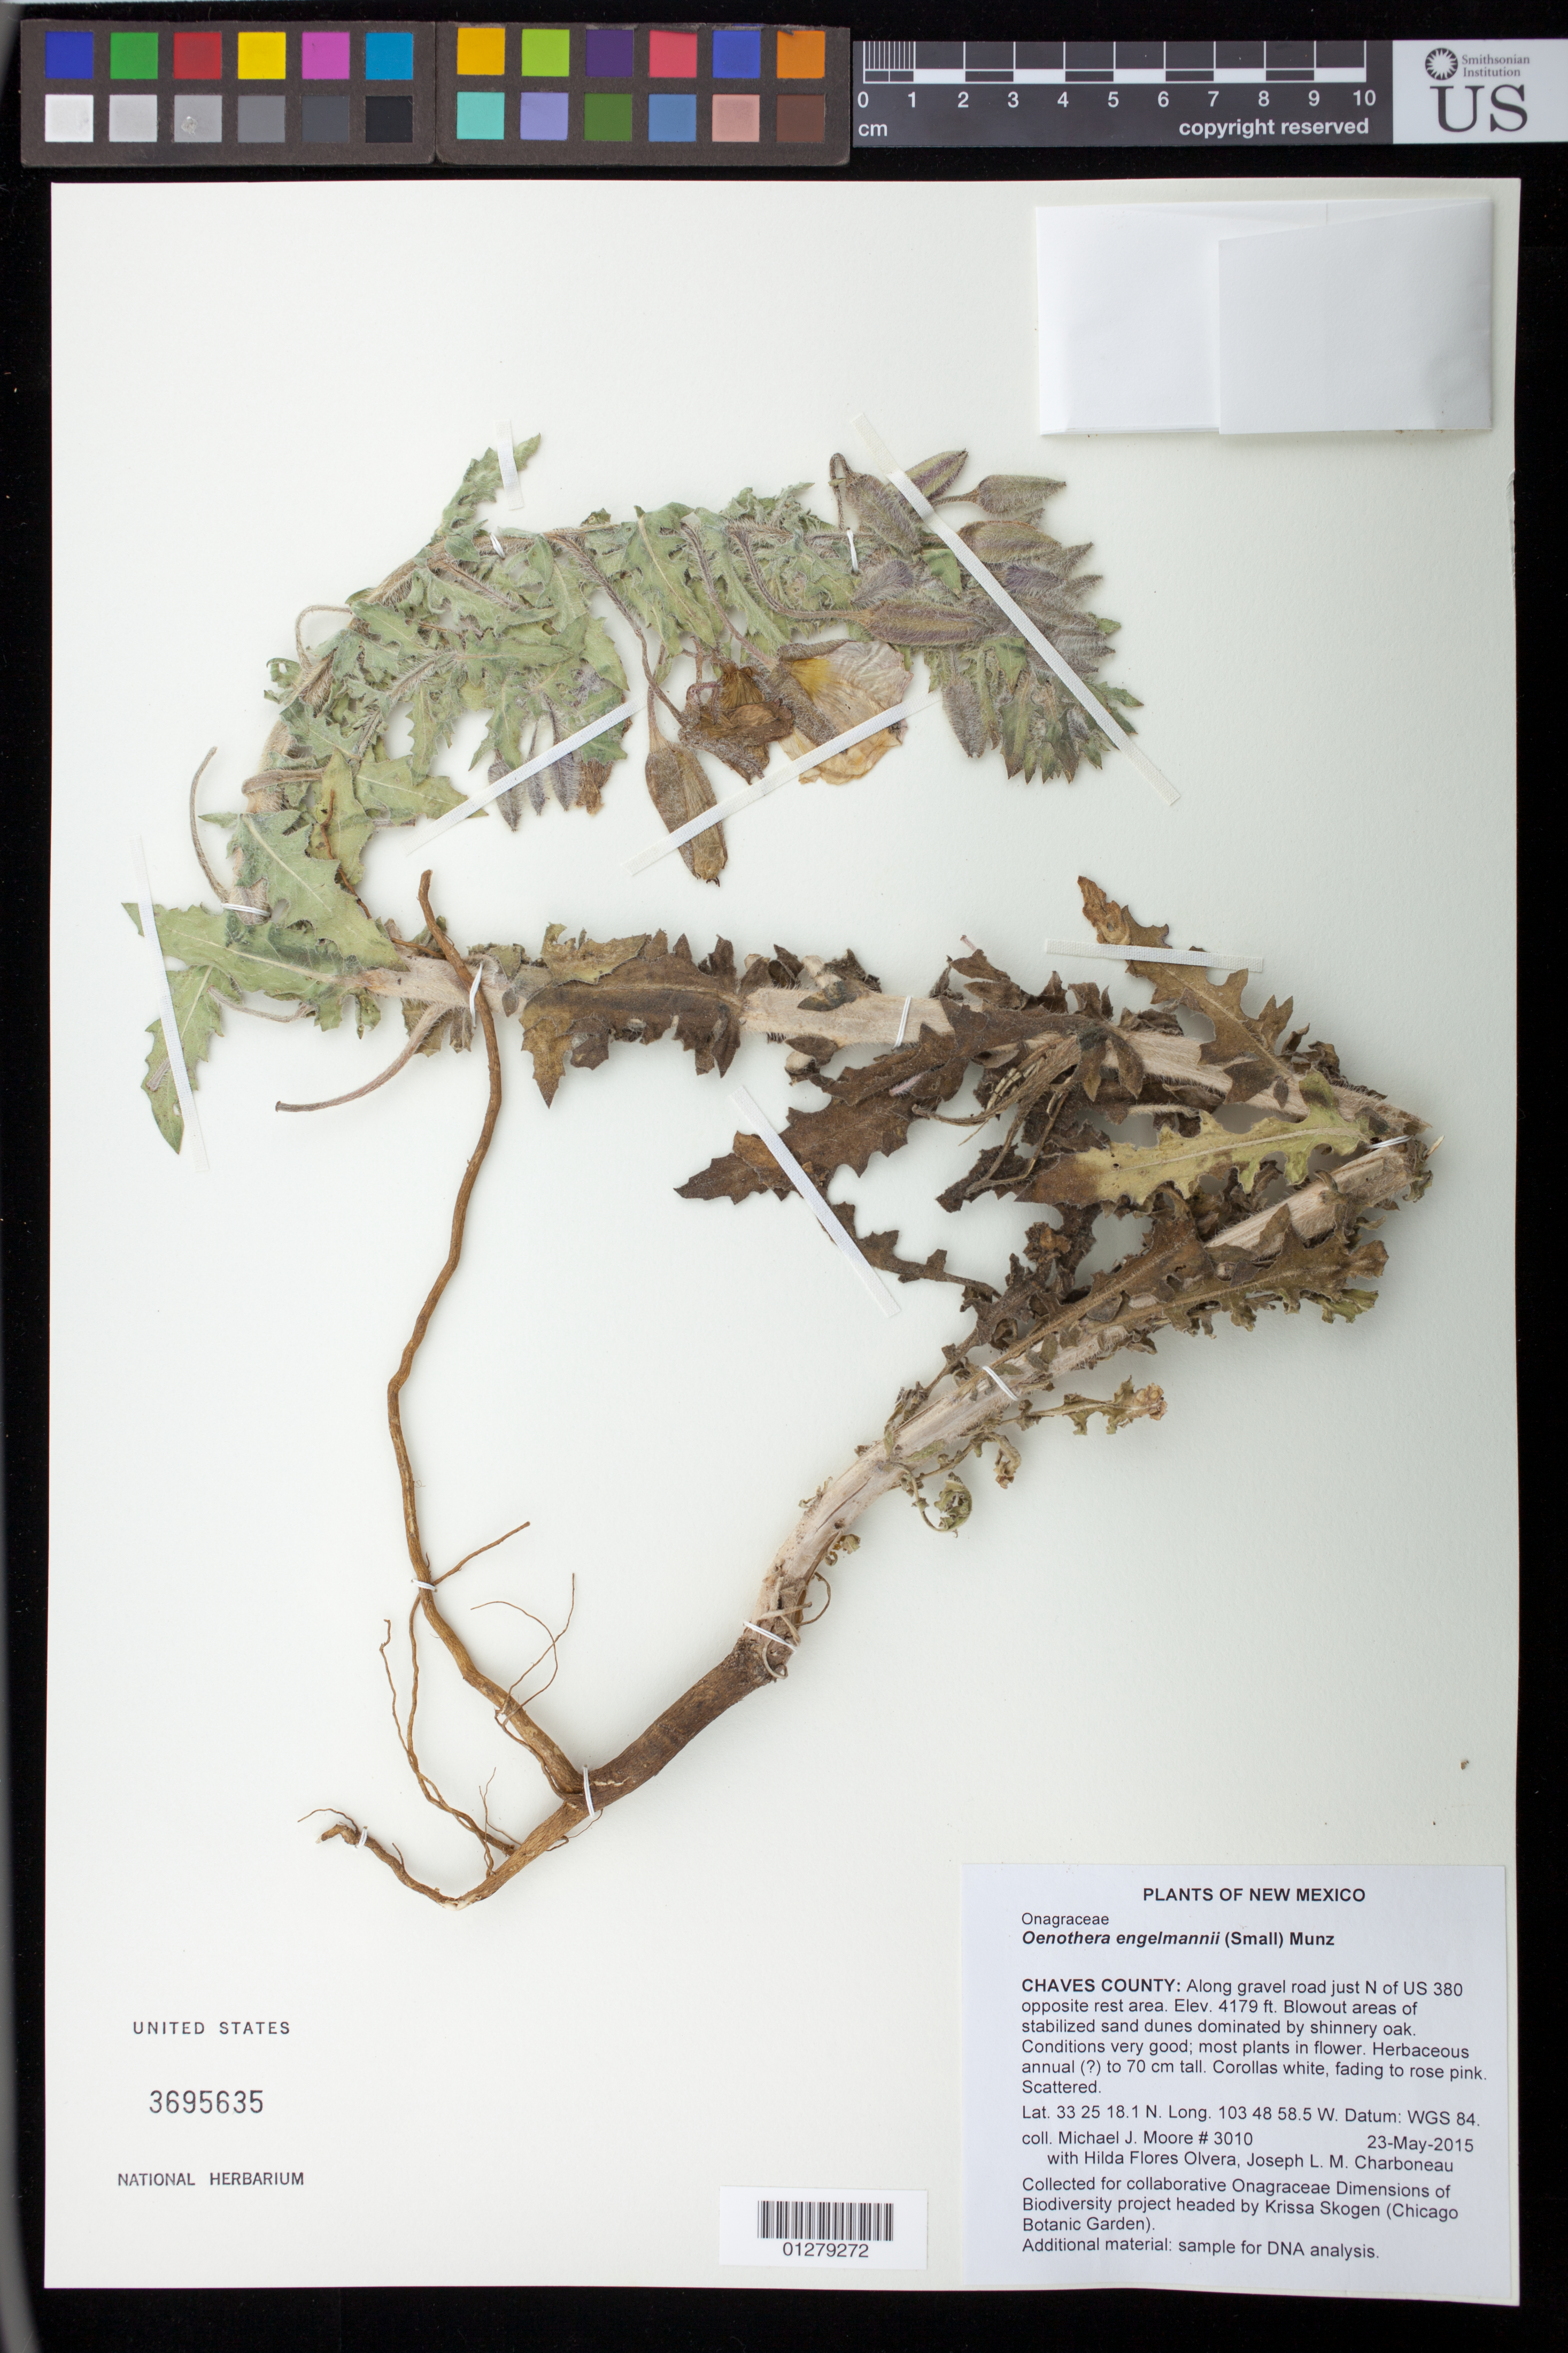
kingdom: Plantae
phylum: Tracheophyta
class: Magnoliopsida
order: Myrtales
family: Onagraceae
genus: Oenothera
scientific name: Oenothera engelmannii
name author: (Small) Munz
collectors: M. J. Moore, H. Flores Olvera & J. L. M. Charboneau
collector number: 3010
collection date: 2015-05-23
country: United States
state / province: New Mexico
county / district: Chaves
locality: Along gravel road just N of US 380 opposite rest area.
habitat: Blowout areas of stabilized sand dunes dominated by shinnery oak. Conditions very good; most plants in flower.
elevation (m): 1274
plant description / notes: Collected for collaborative Onagraceae Dimensions of Biodiversity project headed by Krissa Skogen (Chicago Botanic Garden).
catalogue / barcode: US 3695635